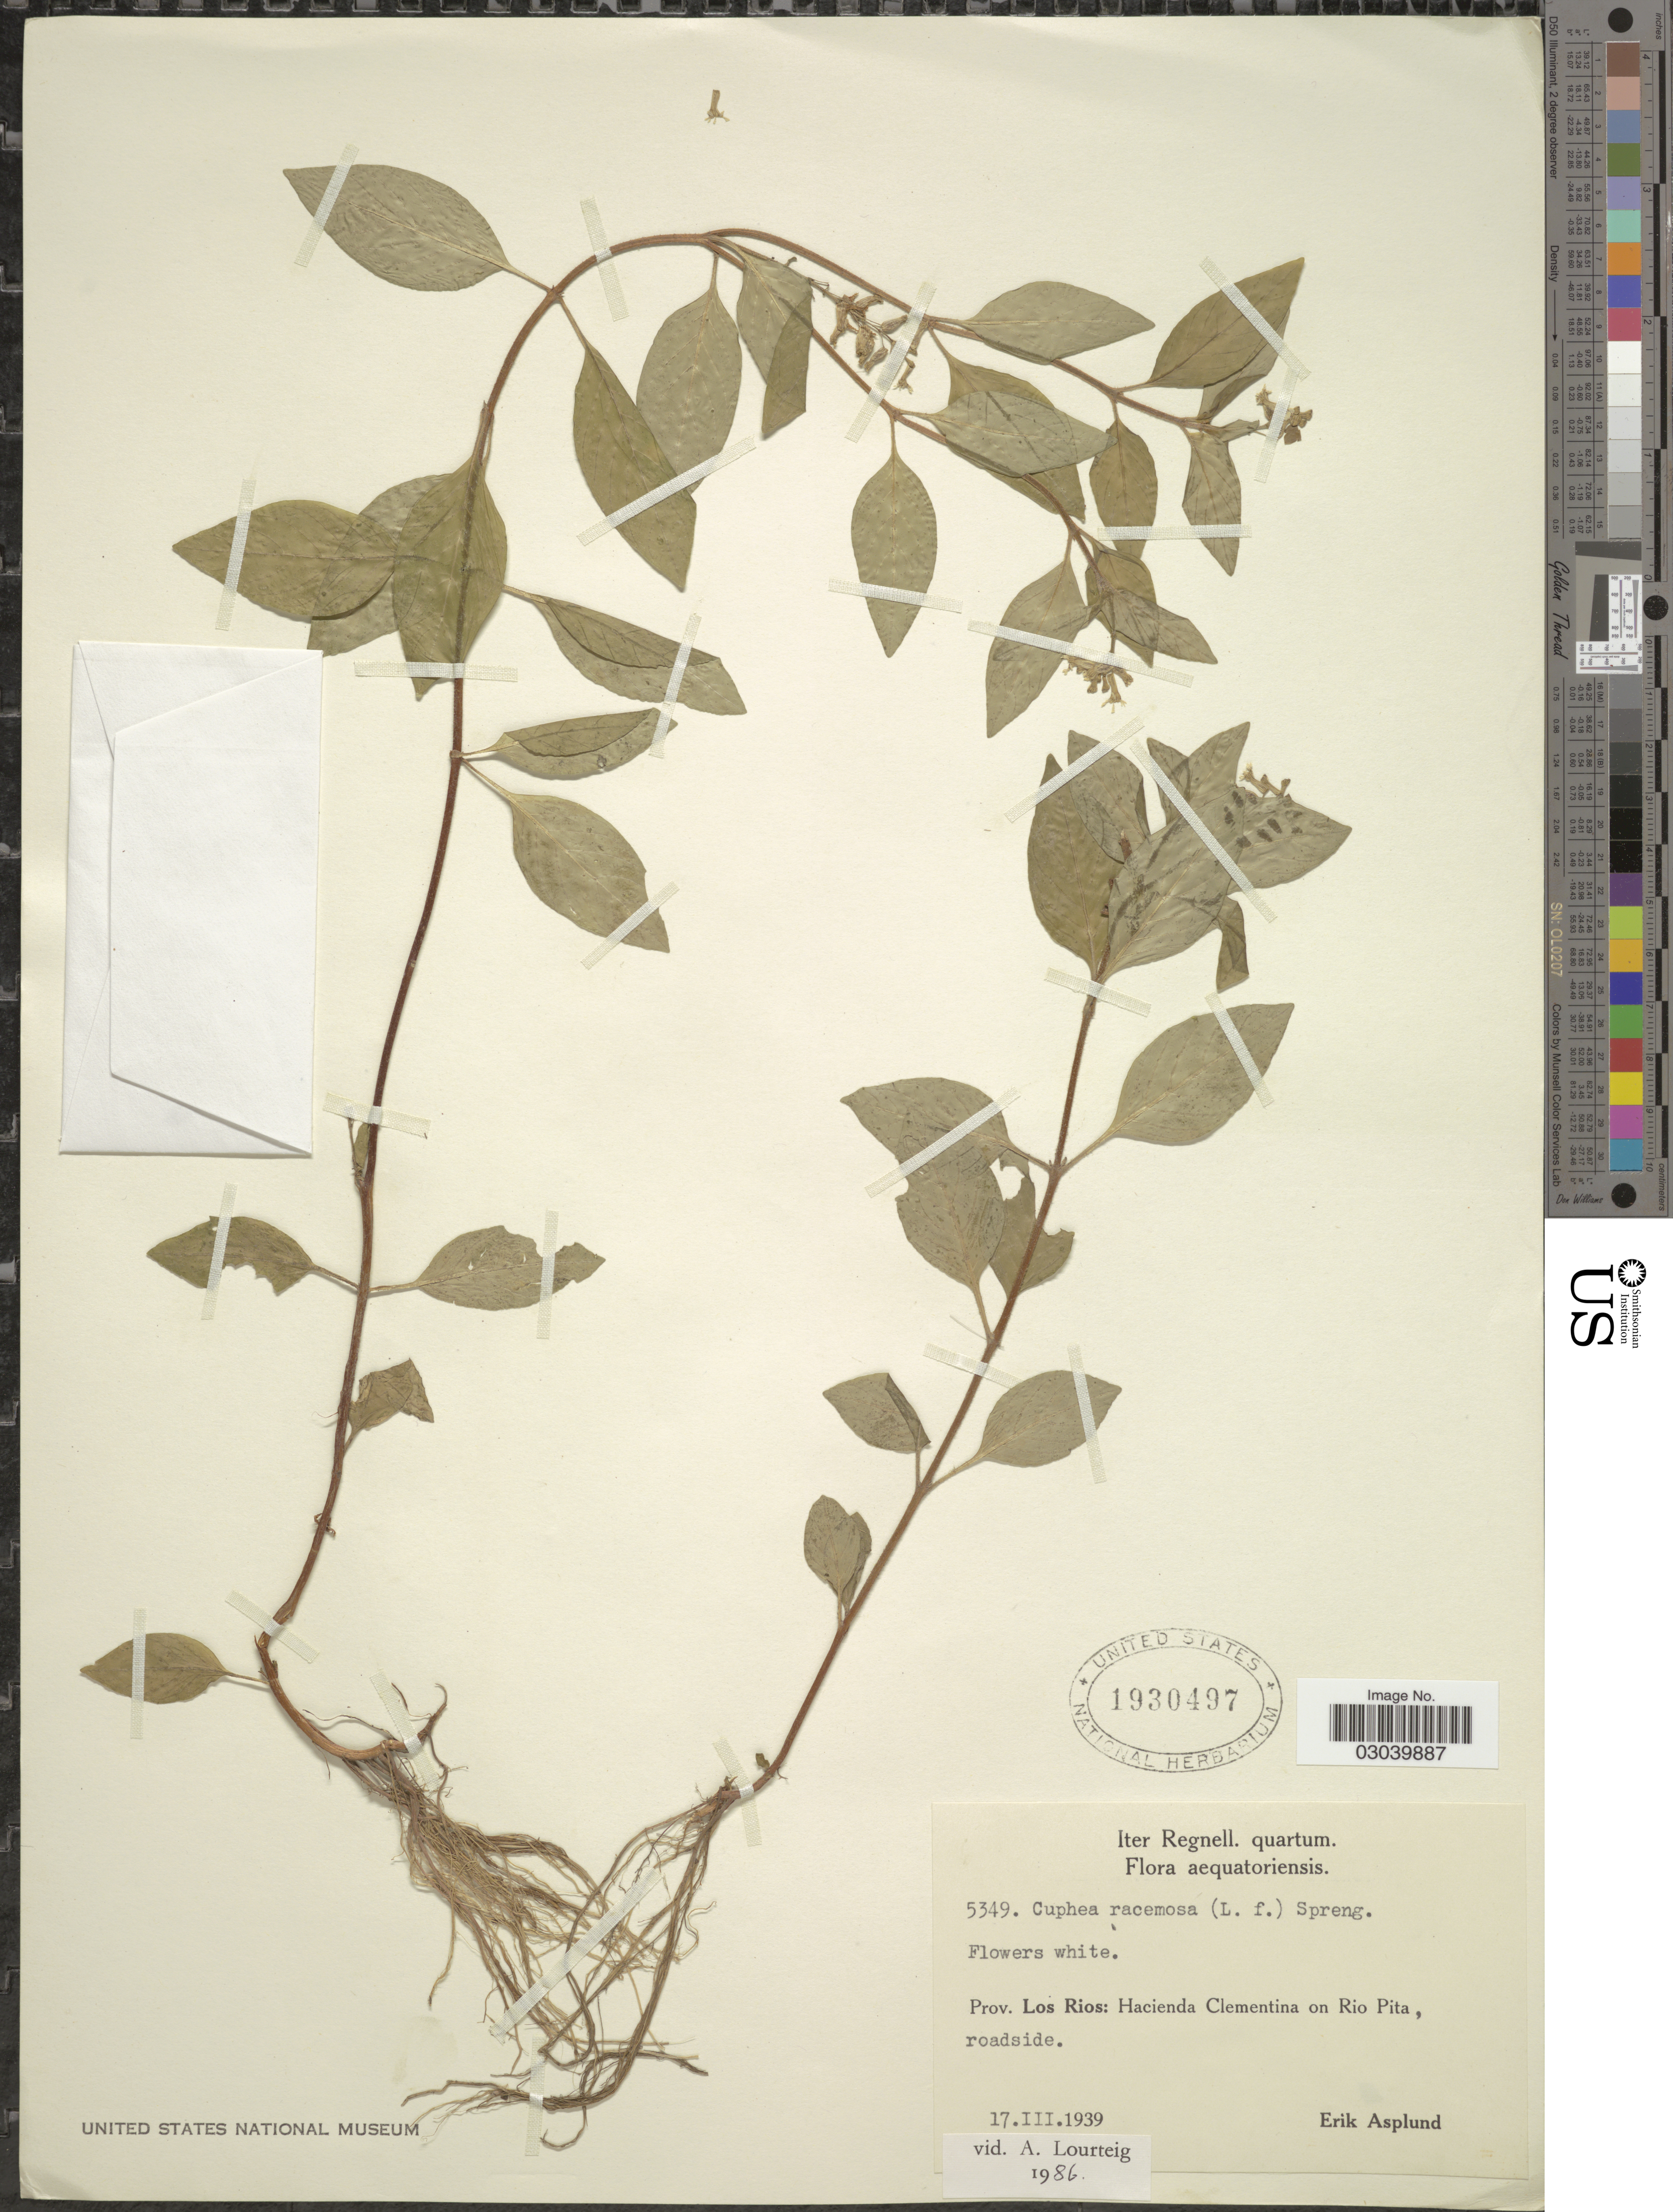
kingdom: Plantae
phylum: Tracheophyta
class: Magnoliopsida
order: Myrtales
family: Lythraceae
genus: Cuphea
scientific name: Cuphea racemosa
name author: (L. f.) Spreng.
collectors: E. Asplund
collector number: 5349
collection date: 1939-03-17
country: Ecuador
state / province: Los Ríos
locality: Hacienda Clementina on Rio Pita, roadside.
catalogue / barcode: US 1930497